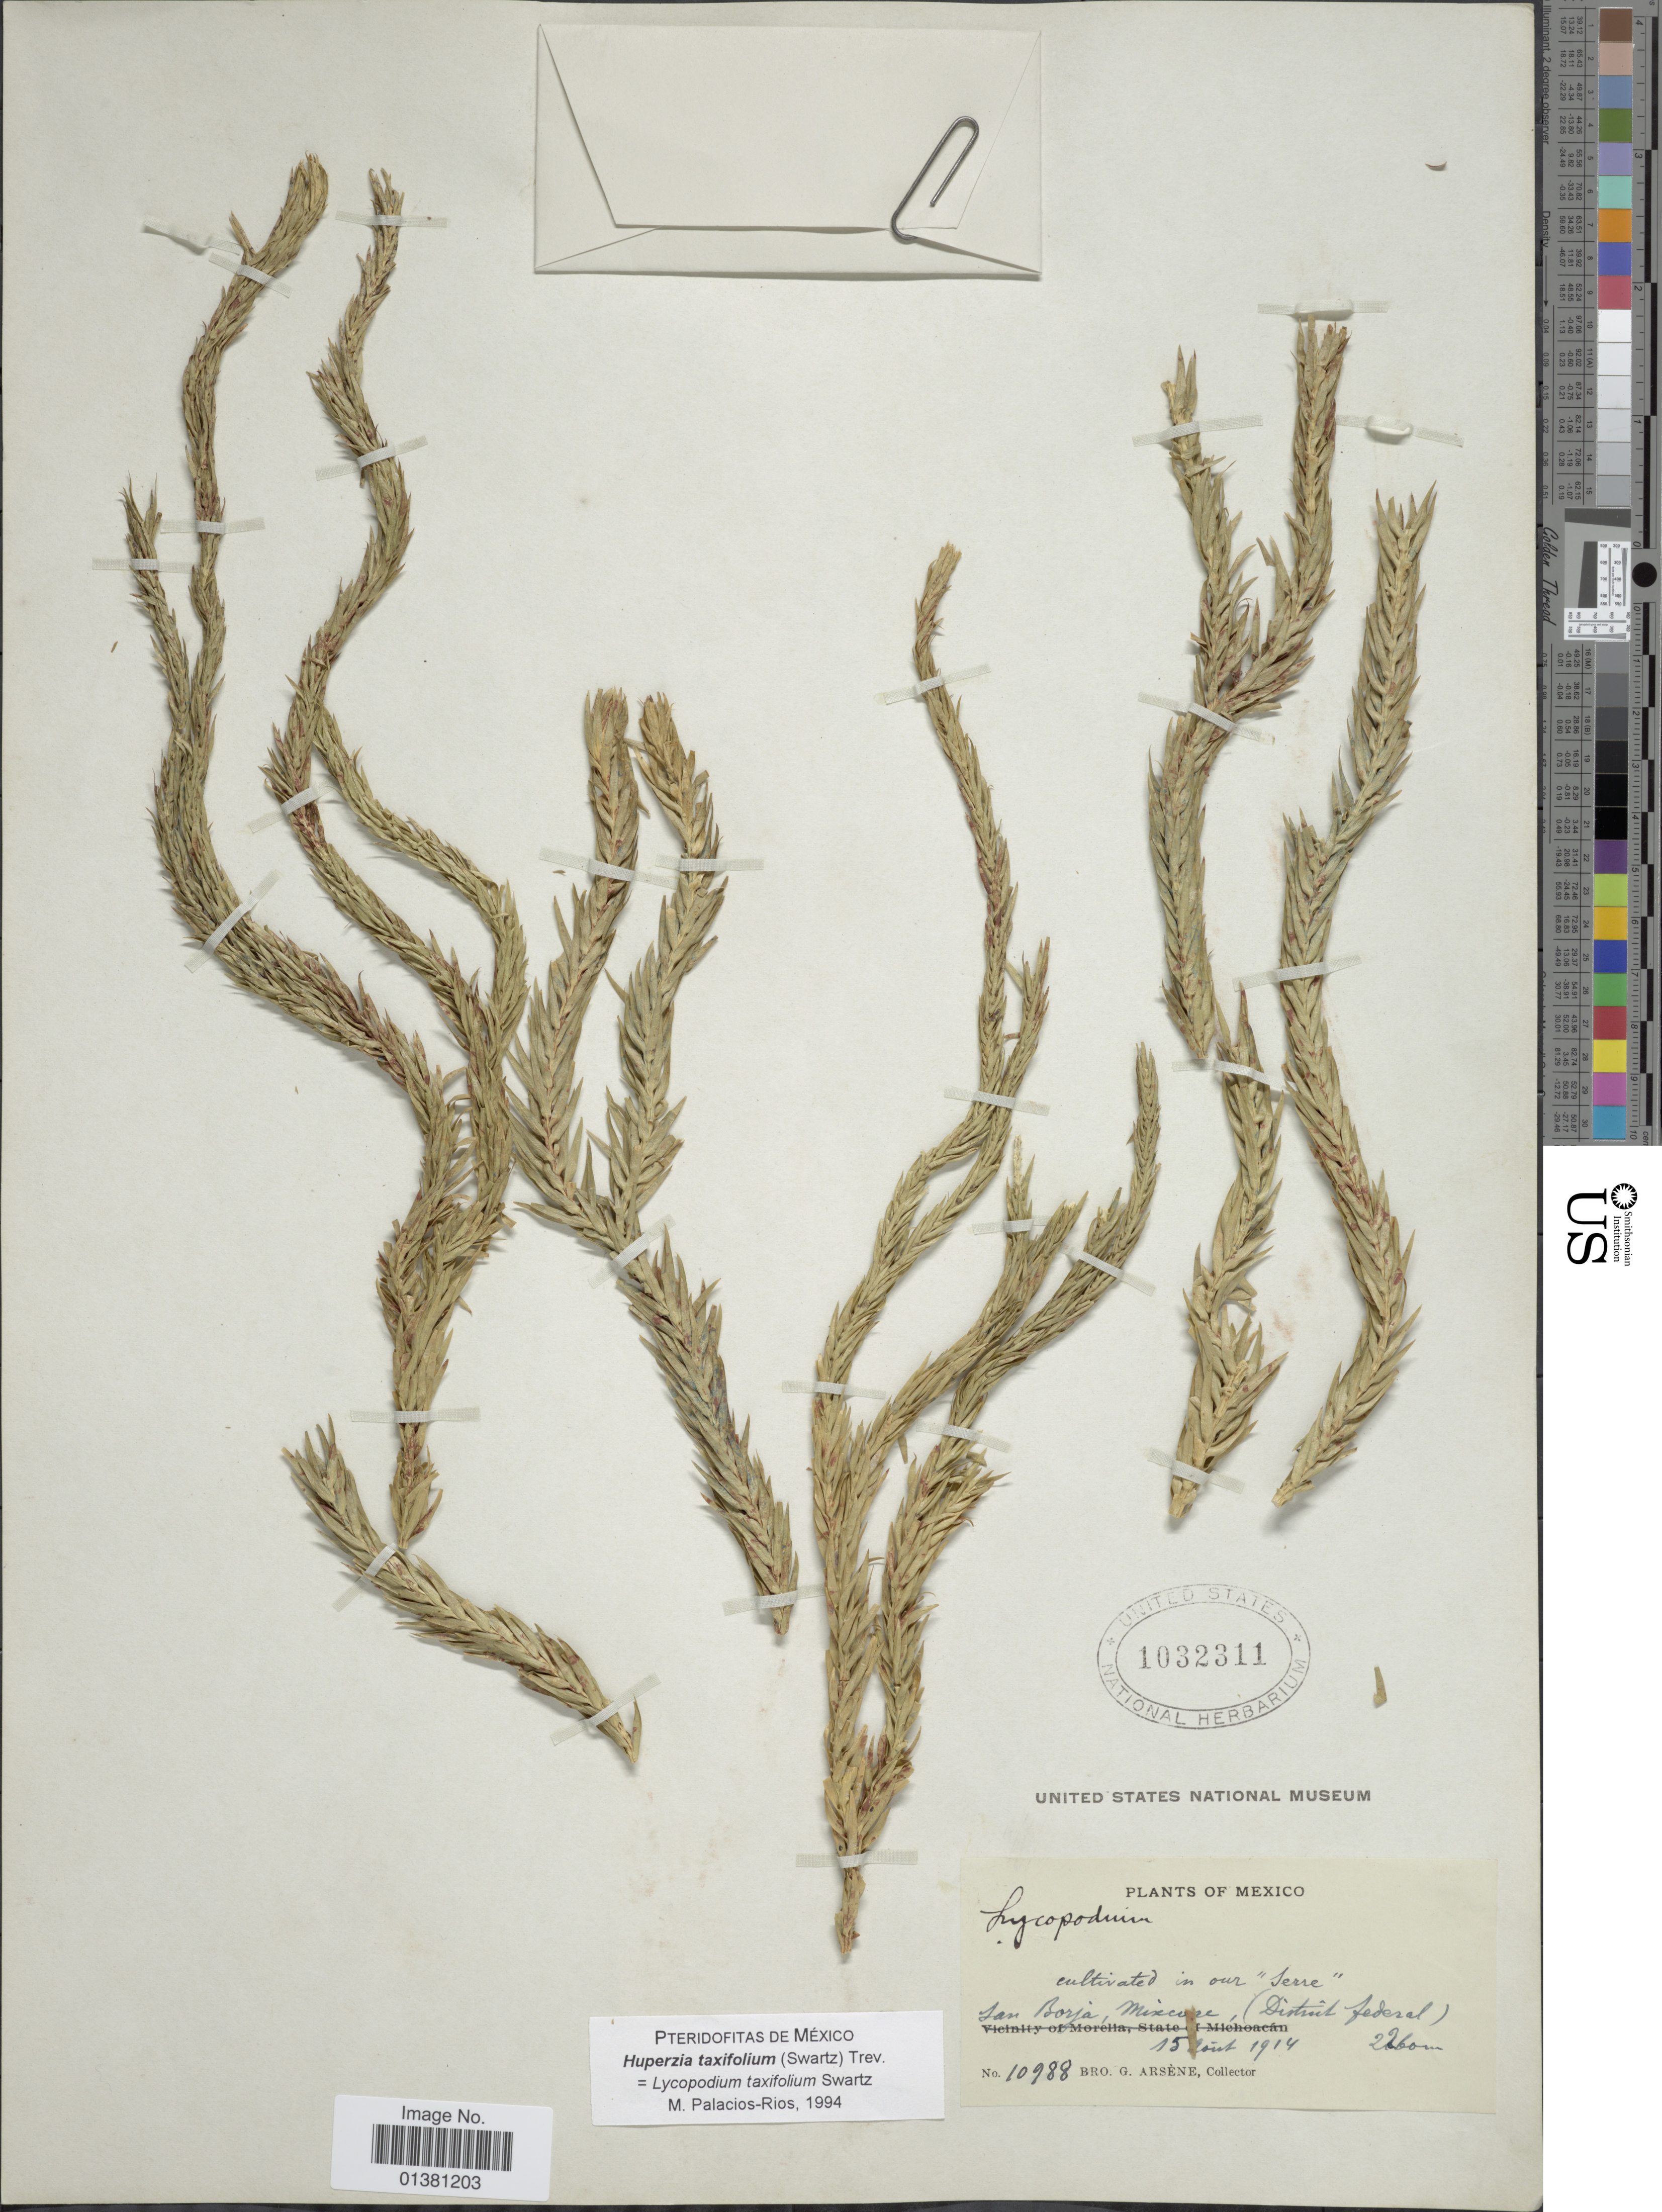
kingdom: Plantae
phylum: Tracheophyta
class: Lycopodiopsida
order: Lycopodiales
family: Lycopodiaceae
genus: Phlegmariurus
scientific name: Phlegmariurus taxifolius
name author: (Sw.) Á. Löve & D. Löve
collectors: Bro. G. Arsène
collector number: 10988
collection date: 1914-08-15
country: Mexico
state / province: Distrito Federal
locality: San Borja, Mixcoac.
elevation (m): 2260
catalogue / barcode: US 1032311